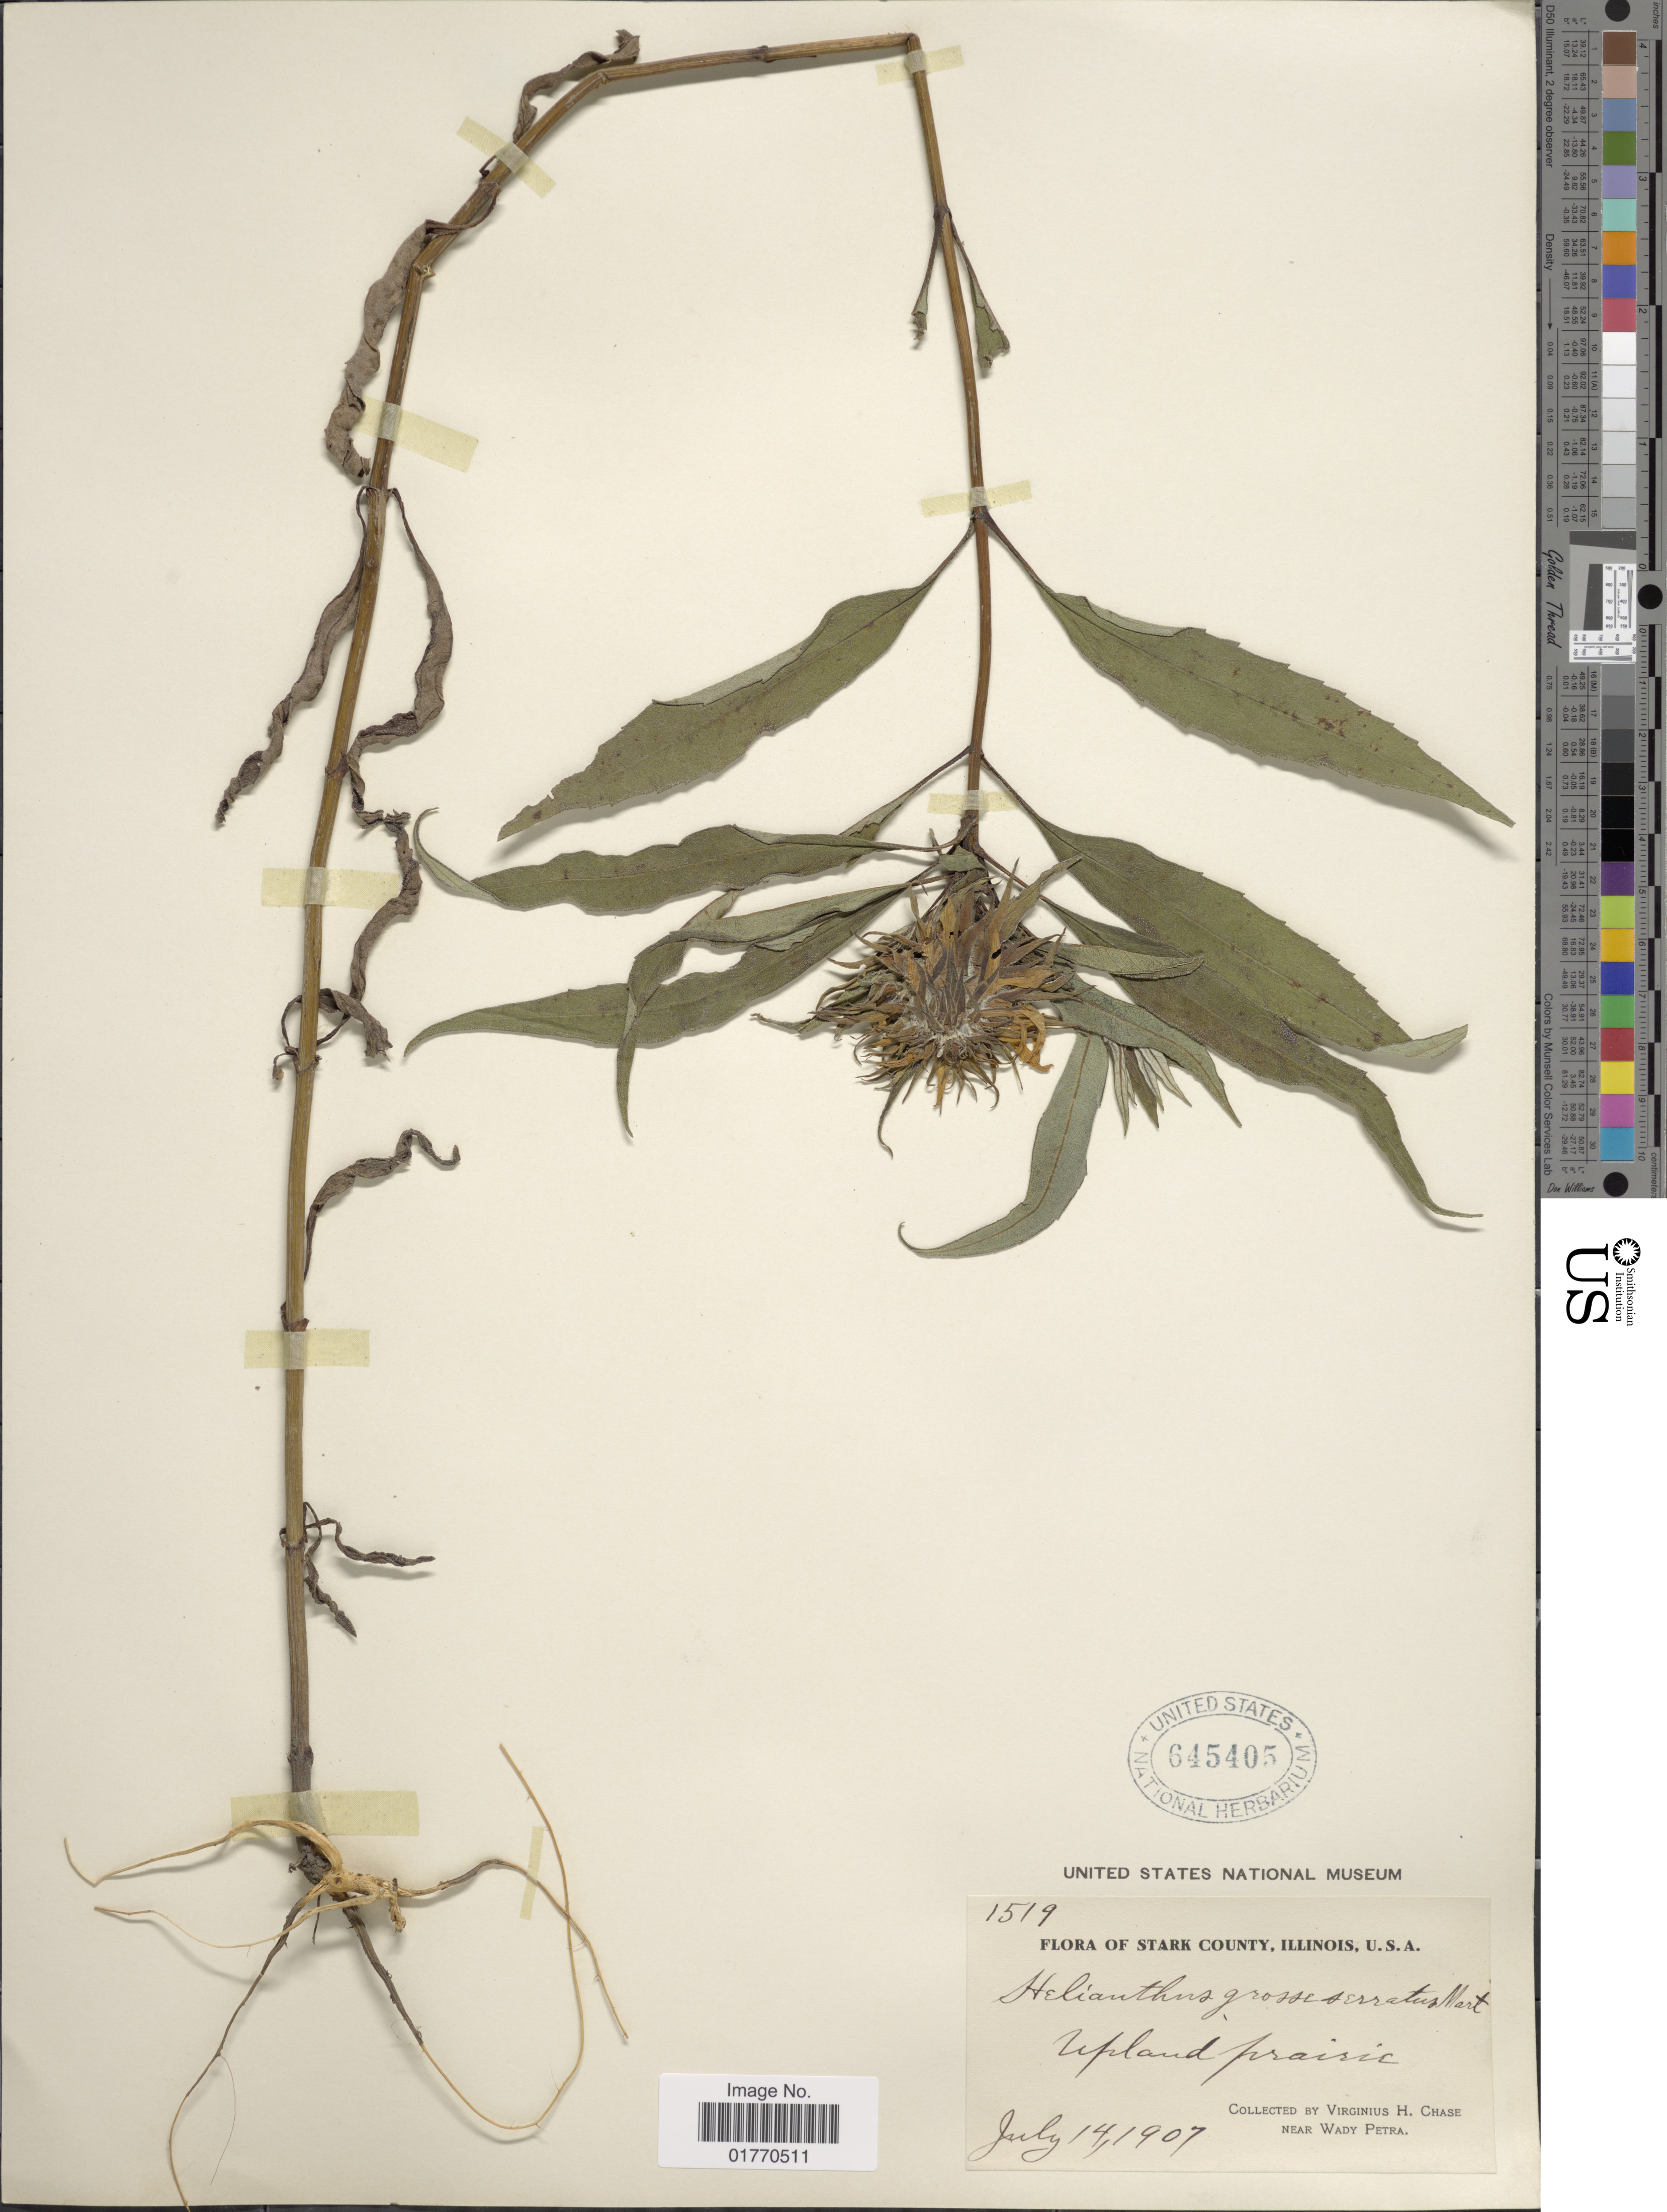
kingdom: Plantae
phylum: Tracheophyta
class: Magnoliopsida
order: Asterales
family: Asteraceae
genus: Helianthus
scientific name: Helianthus grosseserratus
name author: M. Martens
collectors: V. H. Chase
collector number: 1519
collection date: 1907-07-14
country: United States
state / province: Illinois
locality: Stark County, Illinois, U. S. A., Near Wady Petra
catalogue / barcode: US 645405